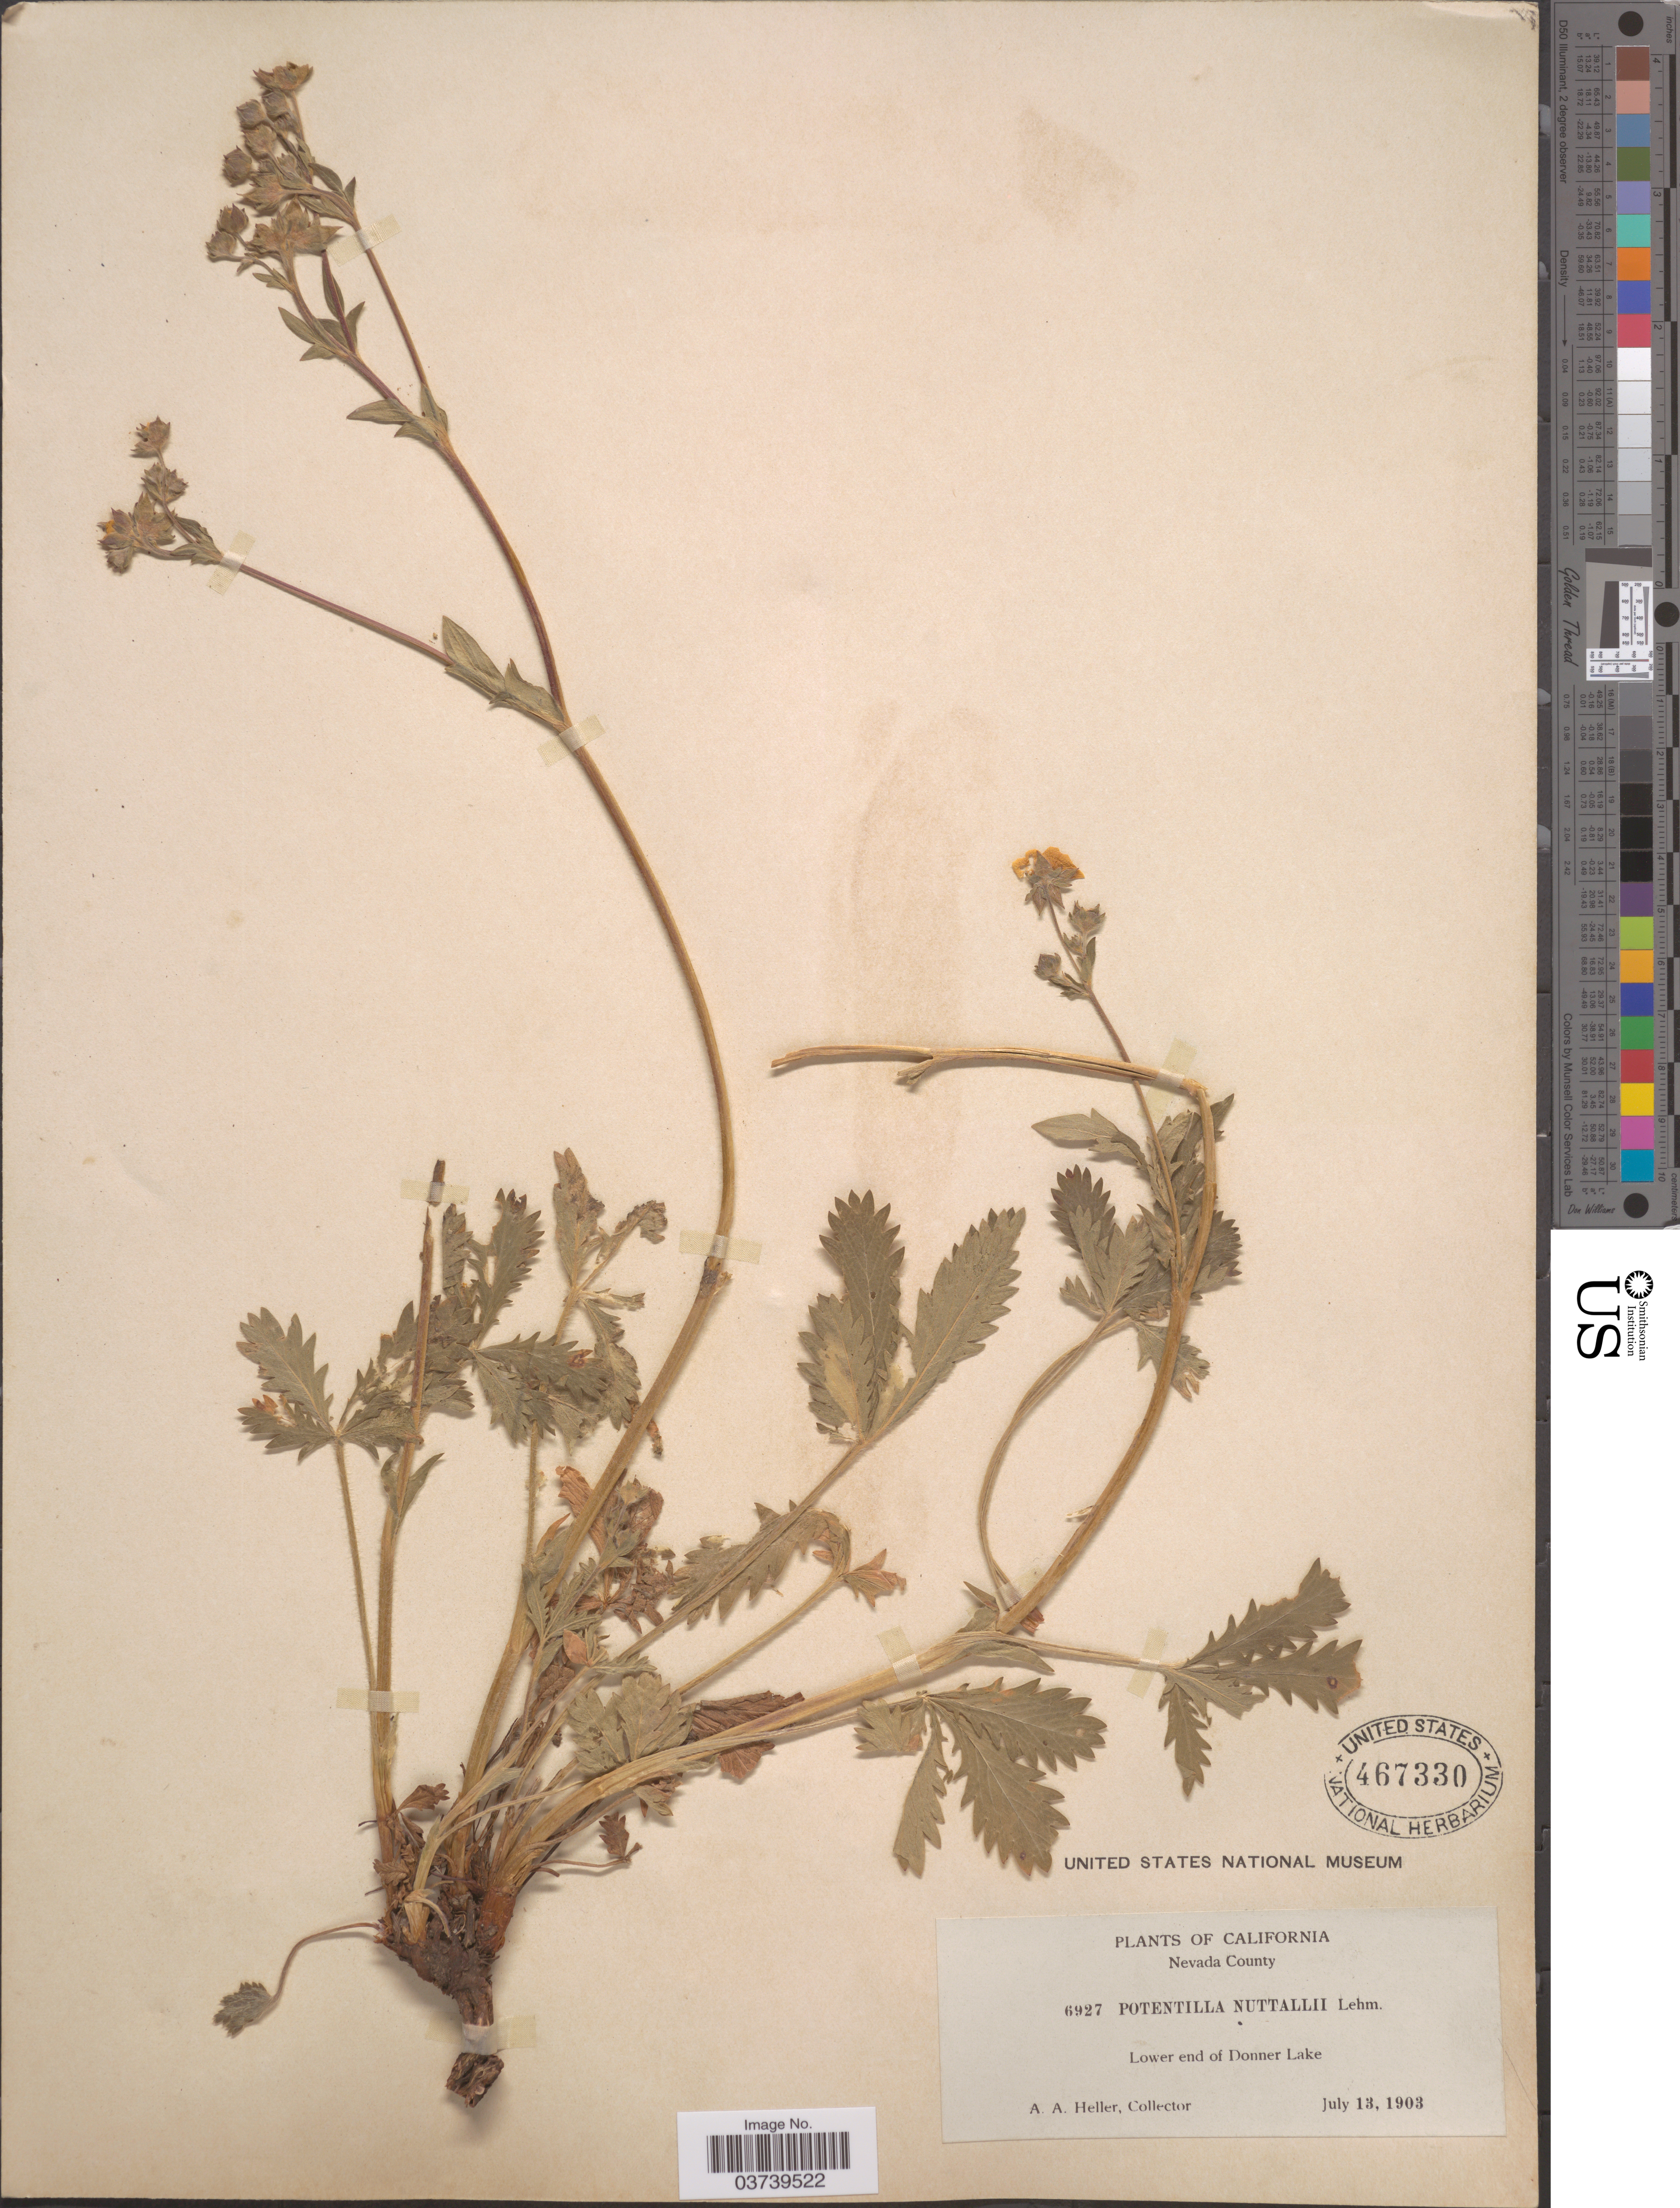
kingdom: Plantae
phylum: Tracheophyta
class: Magnoliopsida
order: Rosales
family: Rosaceae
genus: Potentilla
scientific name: Potentilla gracilis var. fastigiata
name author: (Nutt.) S. Watson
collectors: A. A. Heller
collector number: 6927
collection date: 1903-07-13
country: United States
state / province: California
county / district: Nevada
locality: Nevada County, Lower end of Donner Lake.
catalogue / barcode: US 467330